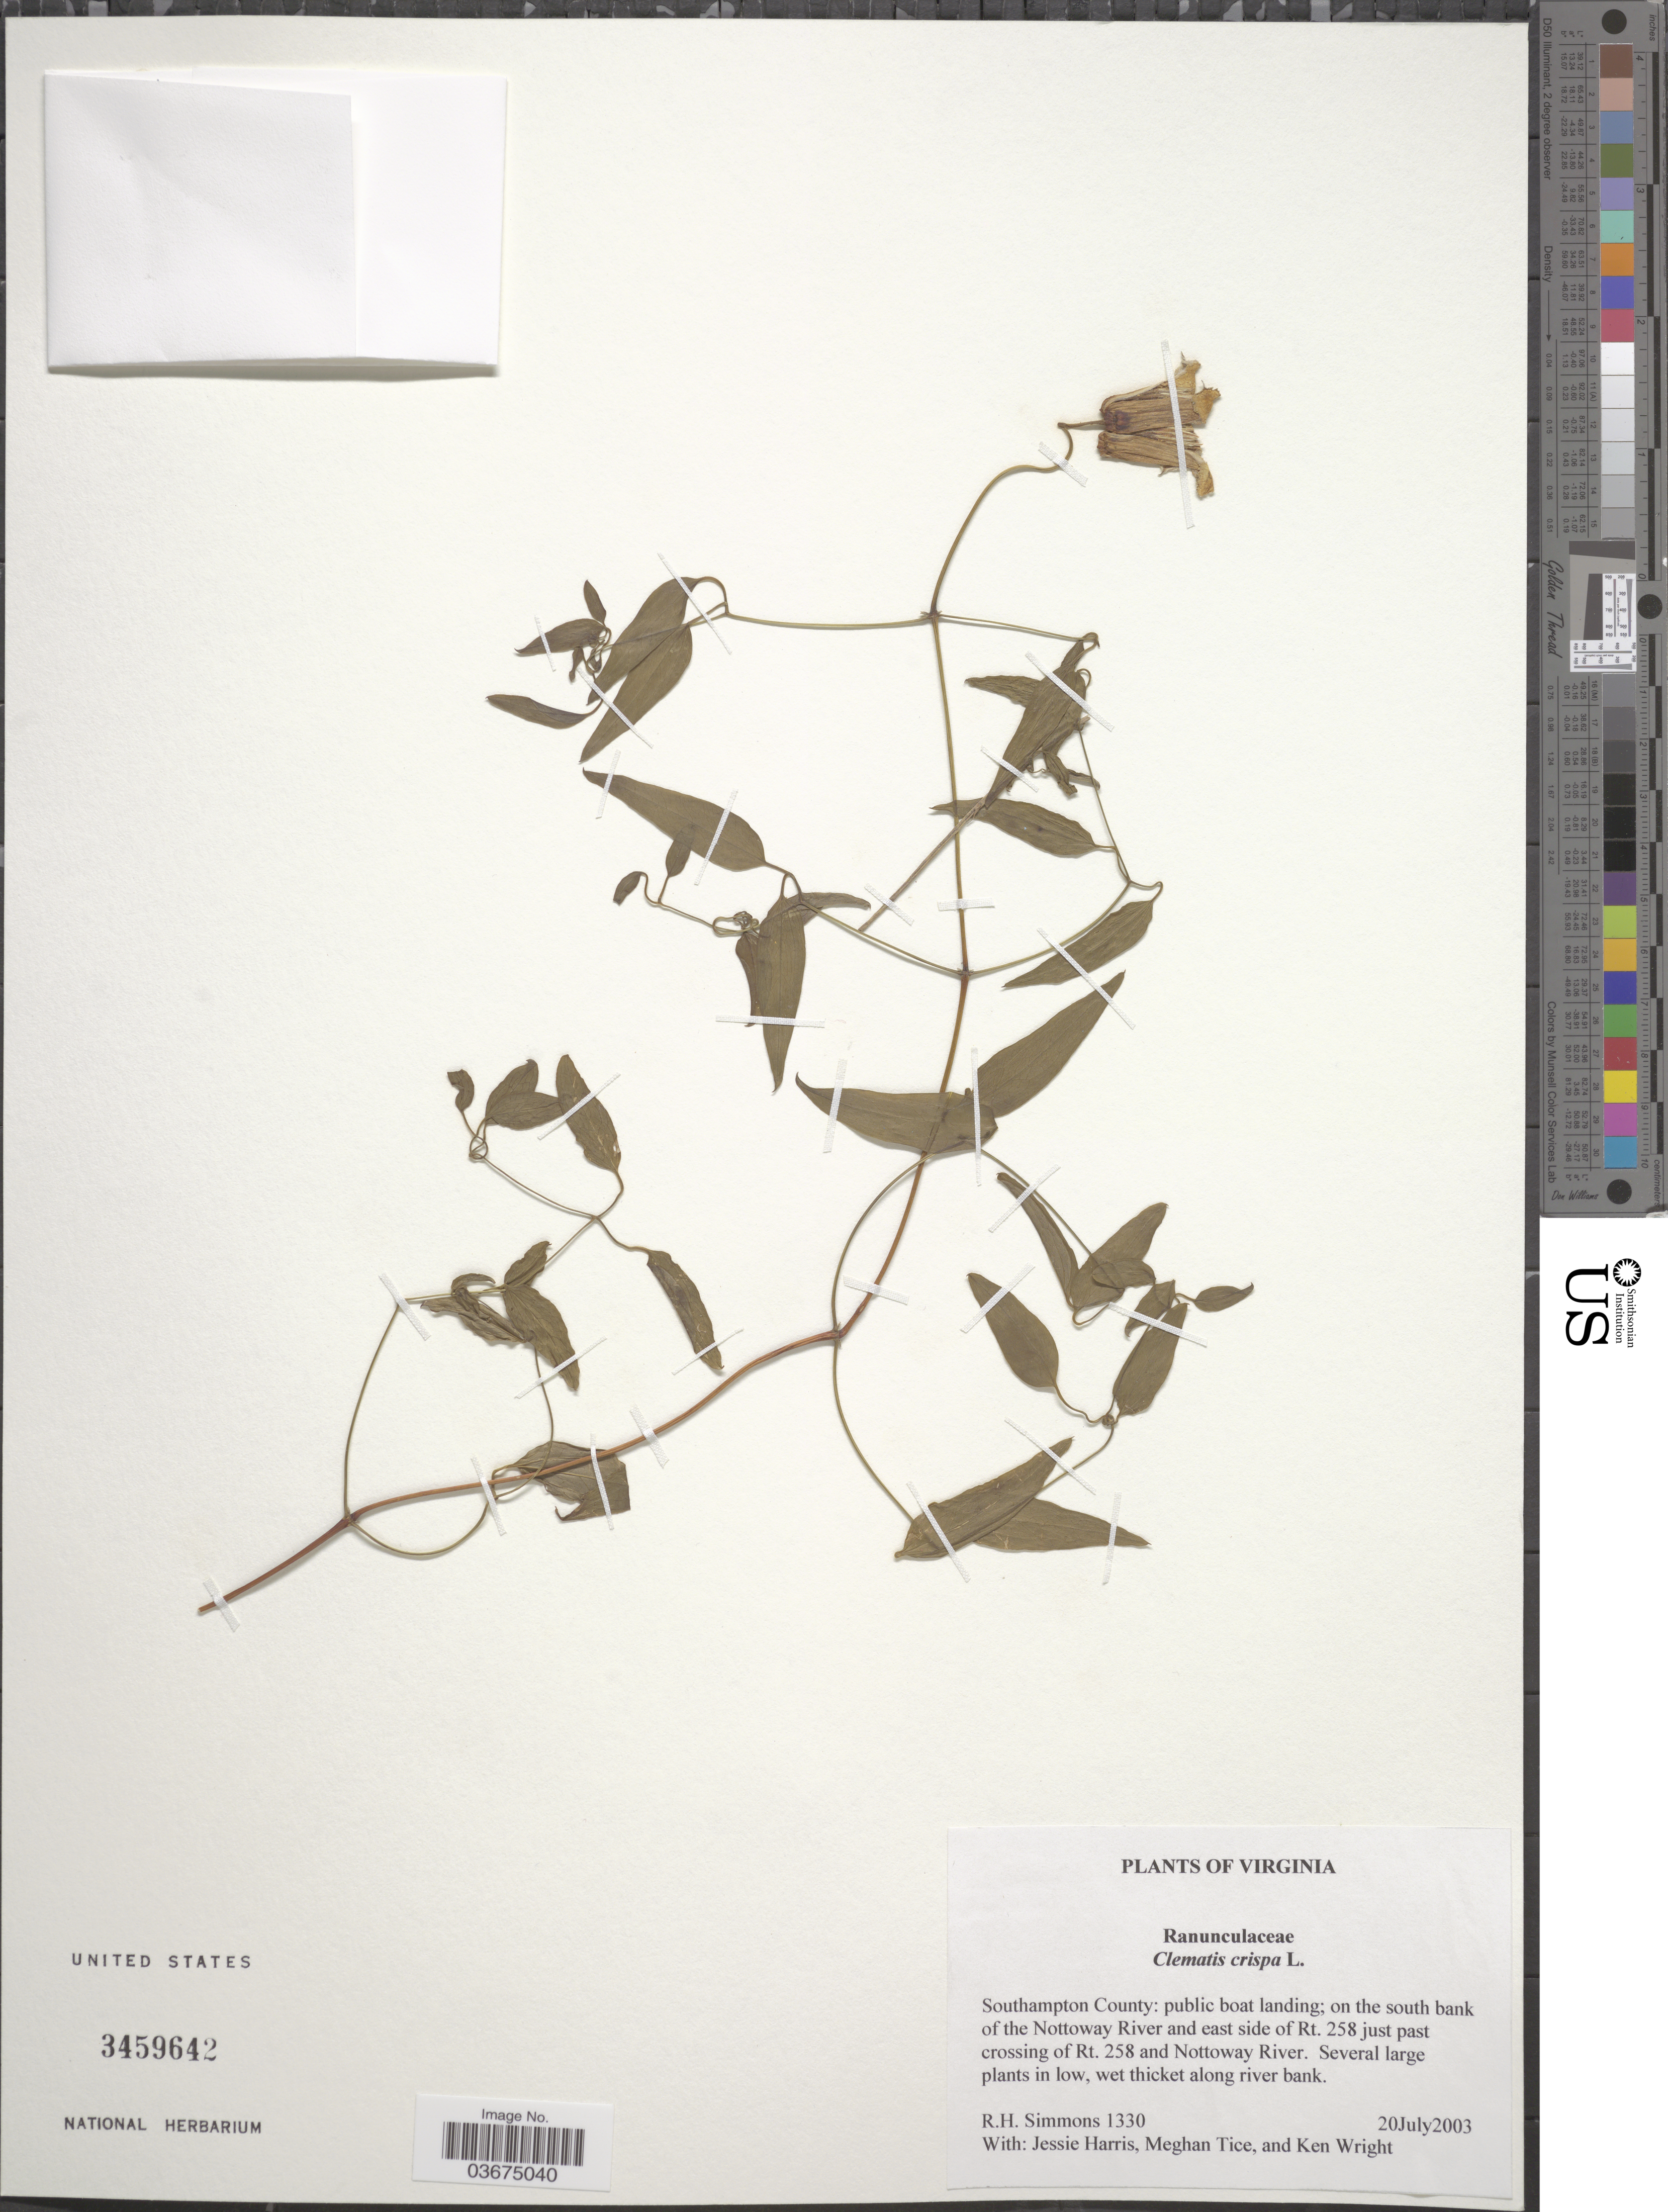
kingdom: Plantae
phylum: Tracheophyta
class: Magnoliopsida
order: Ranunculales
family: Ranunculaceae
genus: Clematis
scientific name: Clematis crispa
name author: L.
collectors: R. H. Simmons, J. Harris, M. Tice & K. Wright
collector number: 1330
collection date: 2003-07-20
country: United States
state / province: Virginia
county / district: Southampton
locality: Southampton County: public boat landing; on the south bank of the Nottoway River and east side of Rt. 258 just past crossing of Rt. 258 and Nottoway River.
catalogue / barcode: US 3459642